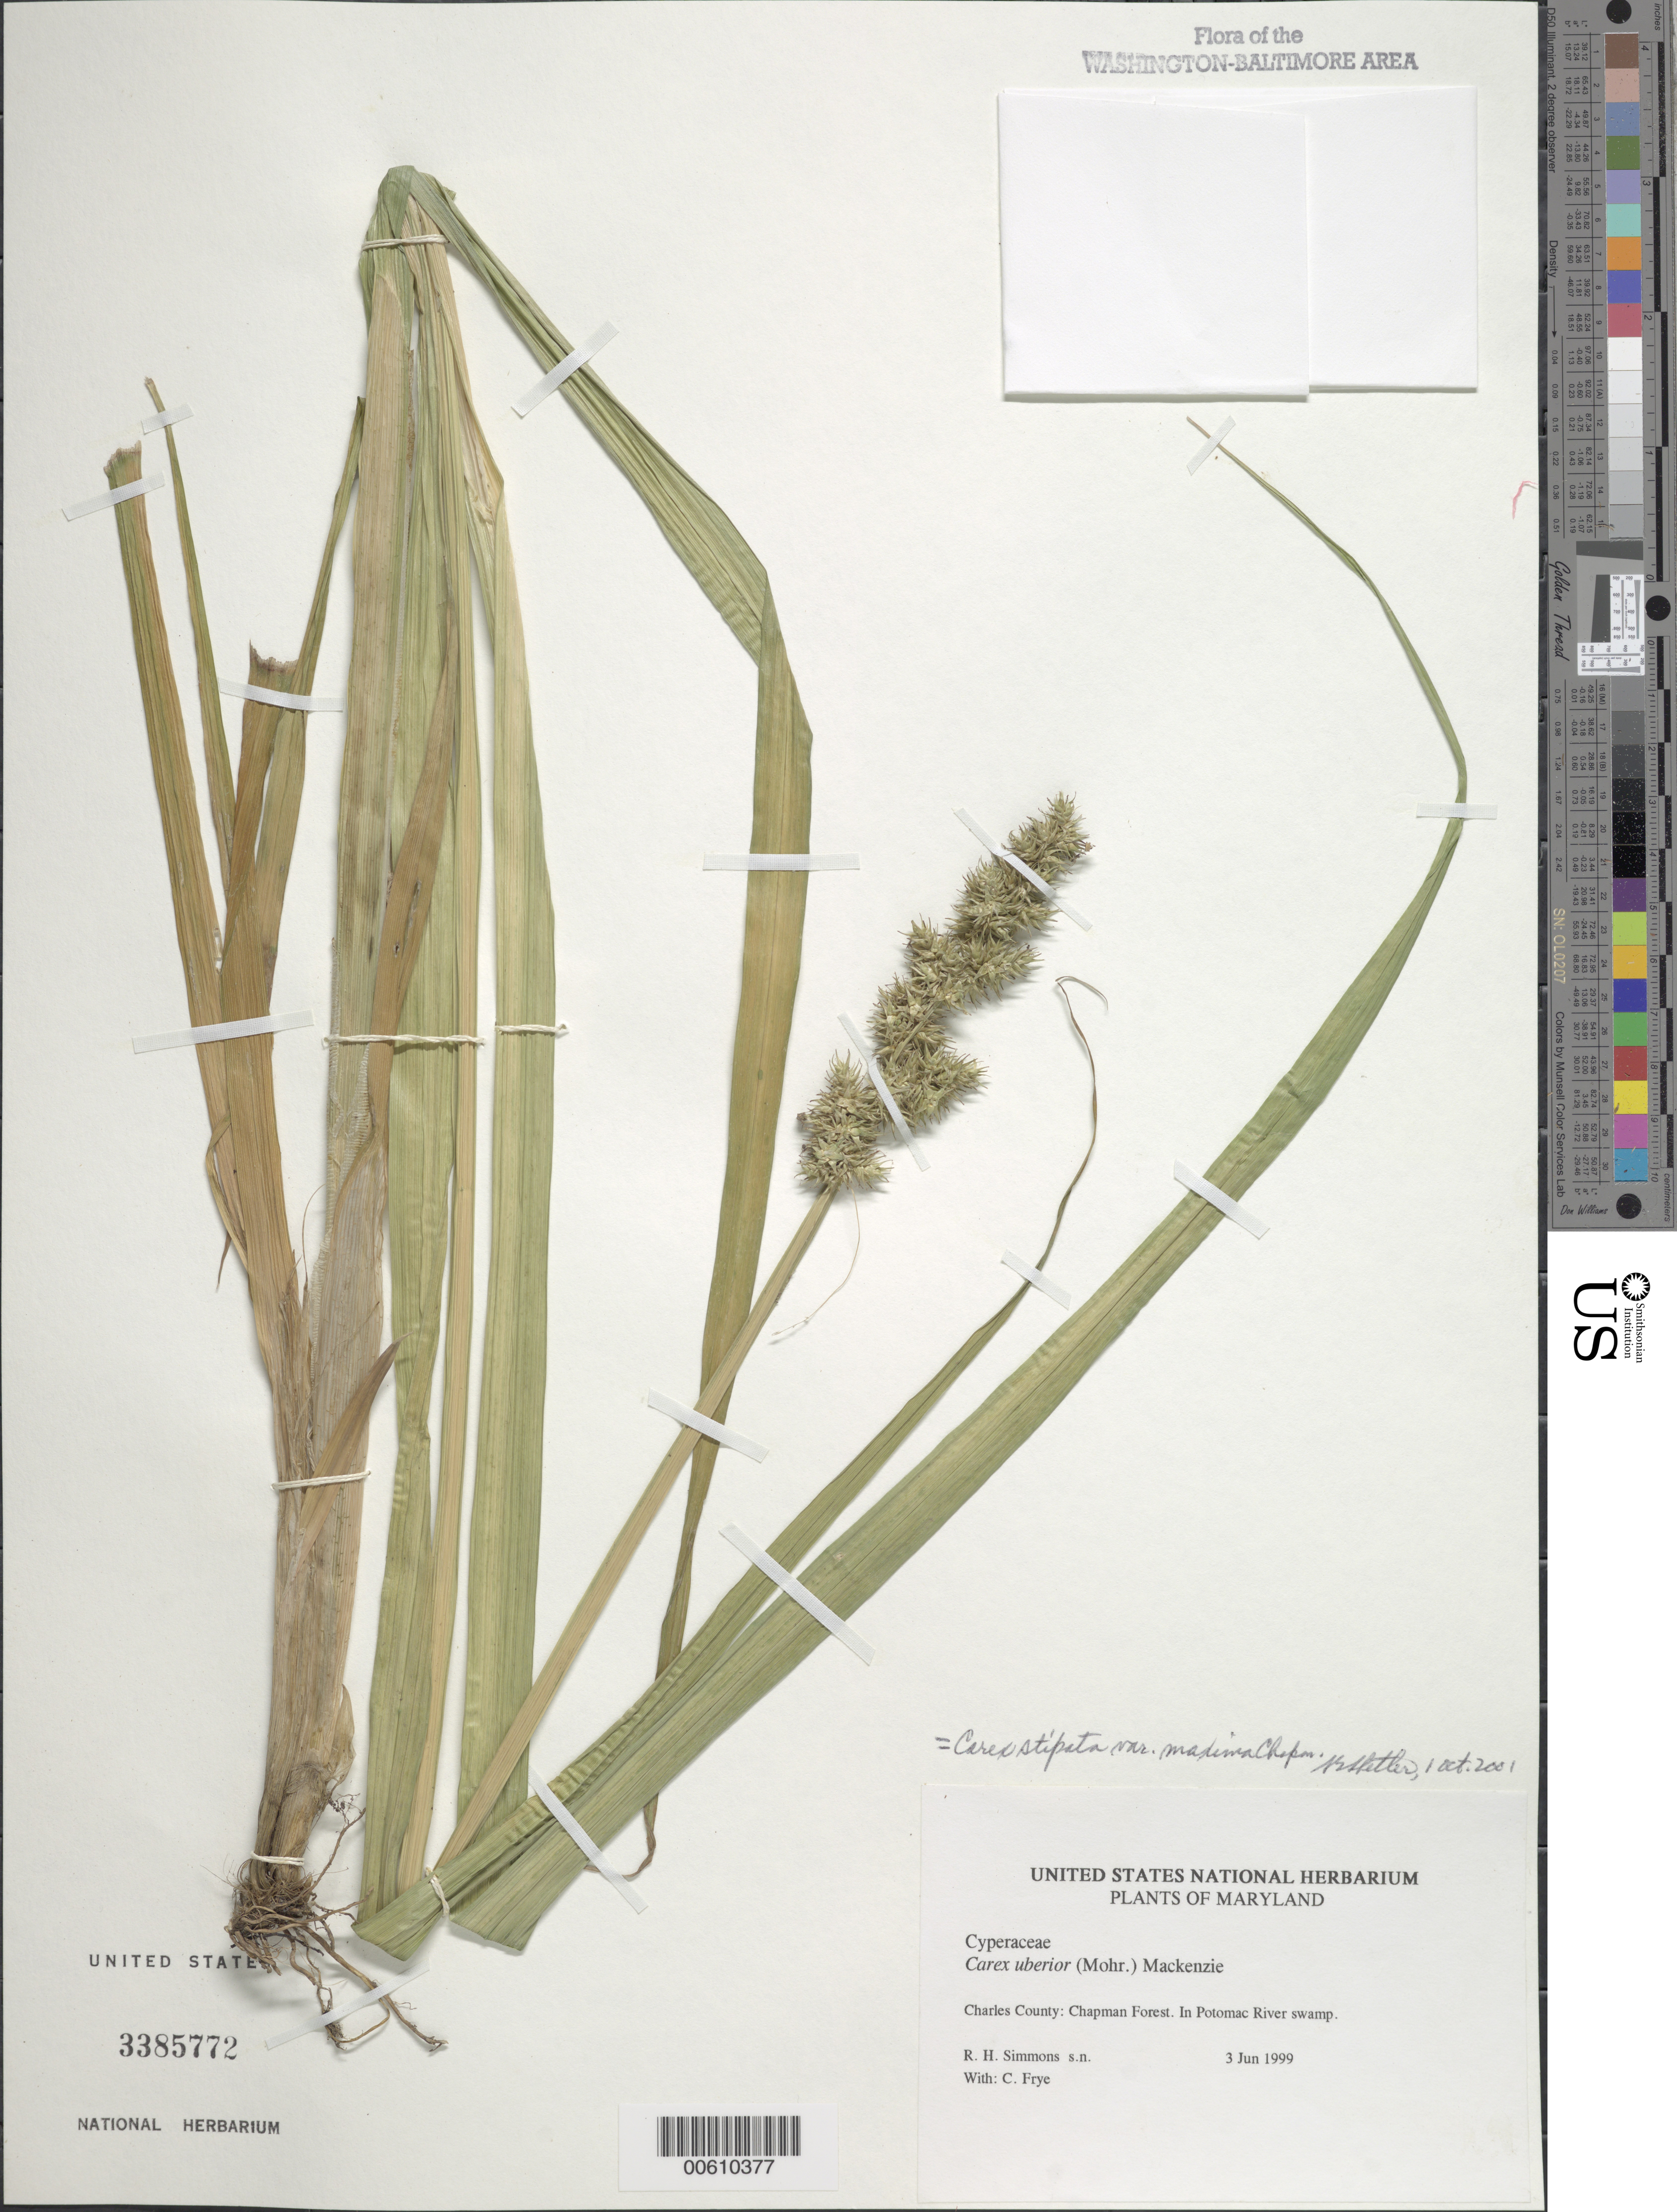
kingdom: Plantae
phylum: Tracheophyta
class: Liliopsida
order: Poales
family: Cyperaceae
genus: Carex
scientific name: Carex stipata var. maxima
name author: Chapm. ex Boott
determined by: Shetler, Stanwyn G., (US), NMNH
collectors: R. H. Simmons & C. Frye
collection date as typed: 03 Jun 1999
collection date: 1999-06-03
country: United States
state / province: Maryland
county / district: Charles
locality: Chapman Forest.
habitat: In Potomac River swamp.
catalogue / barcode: US 3385772